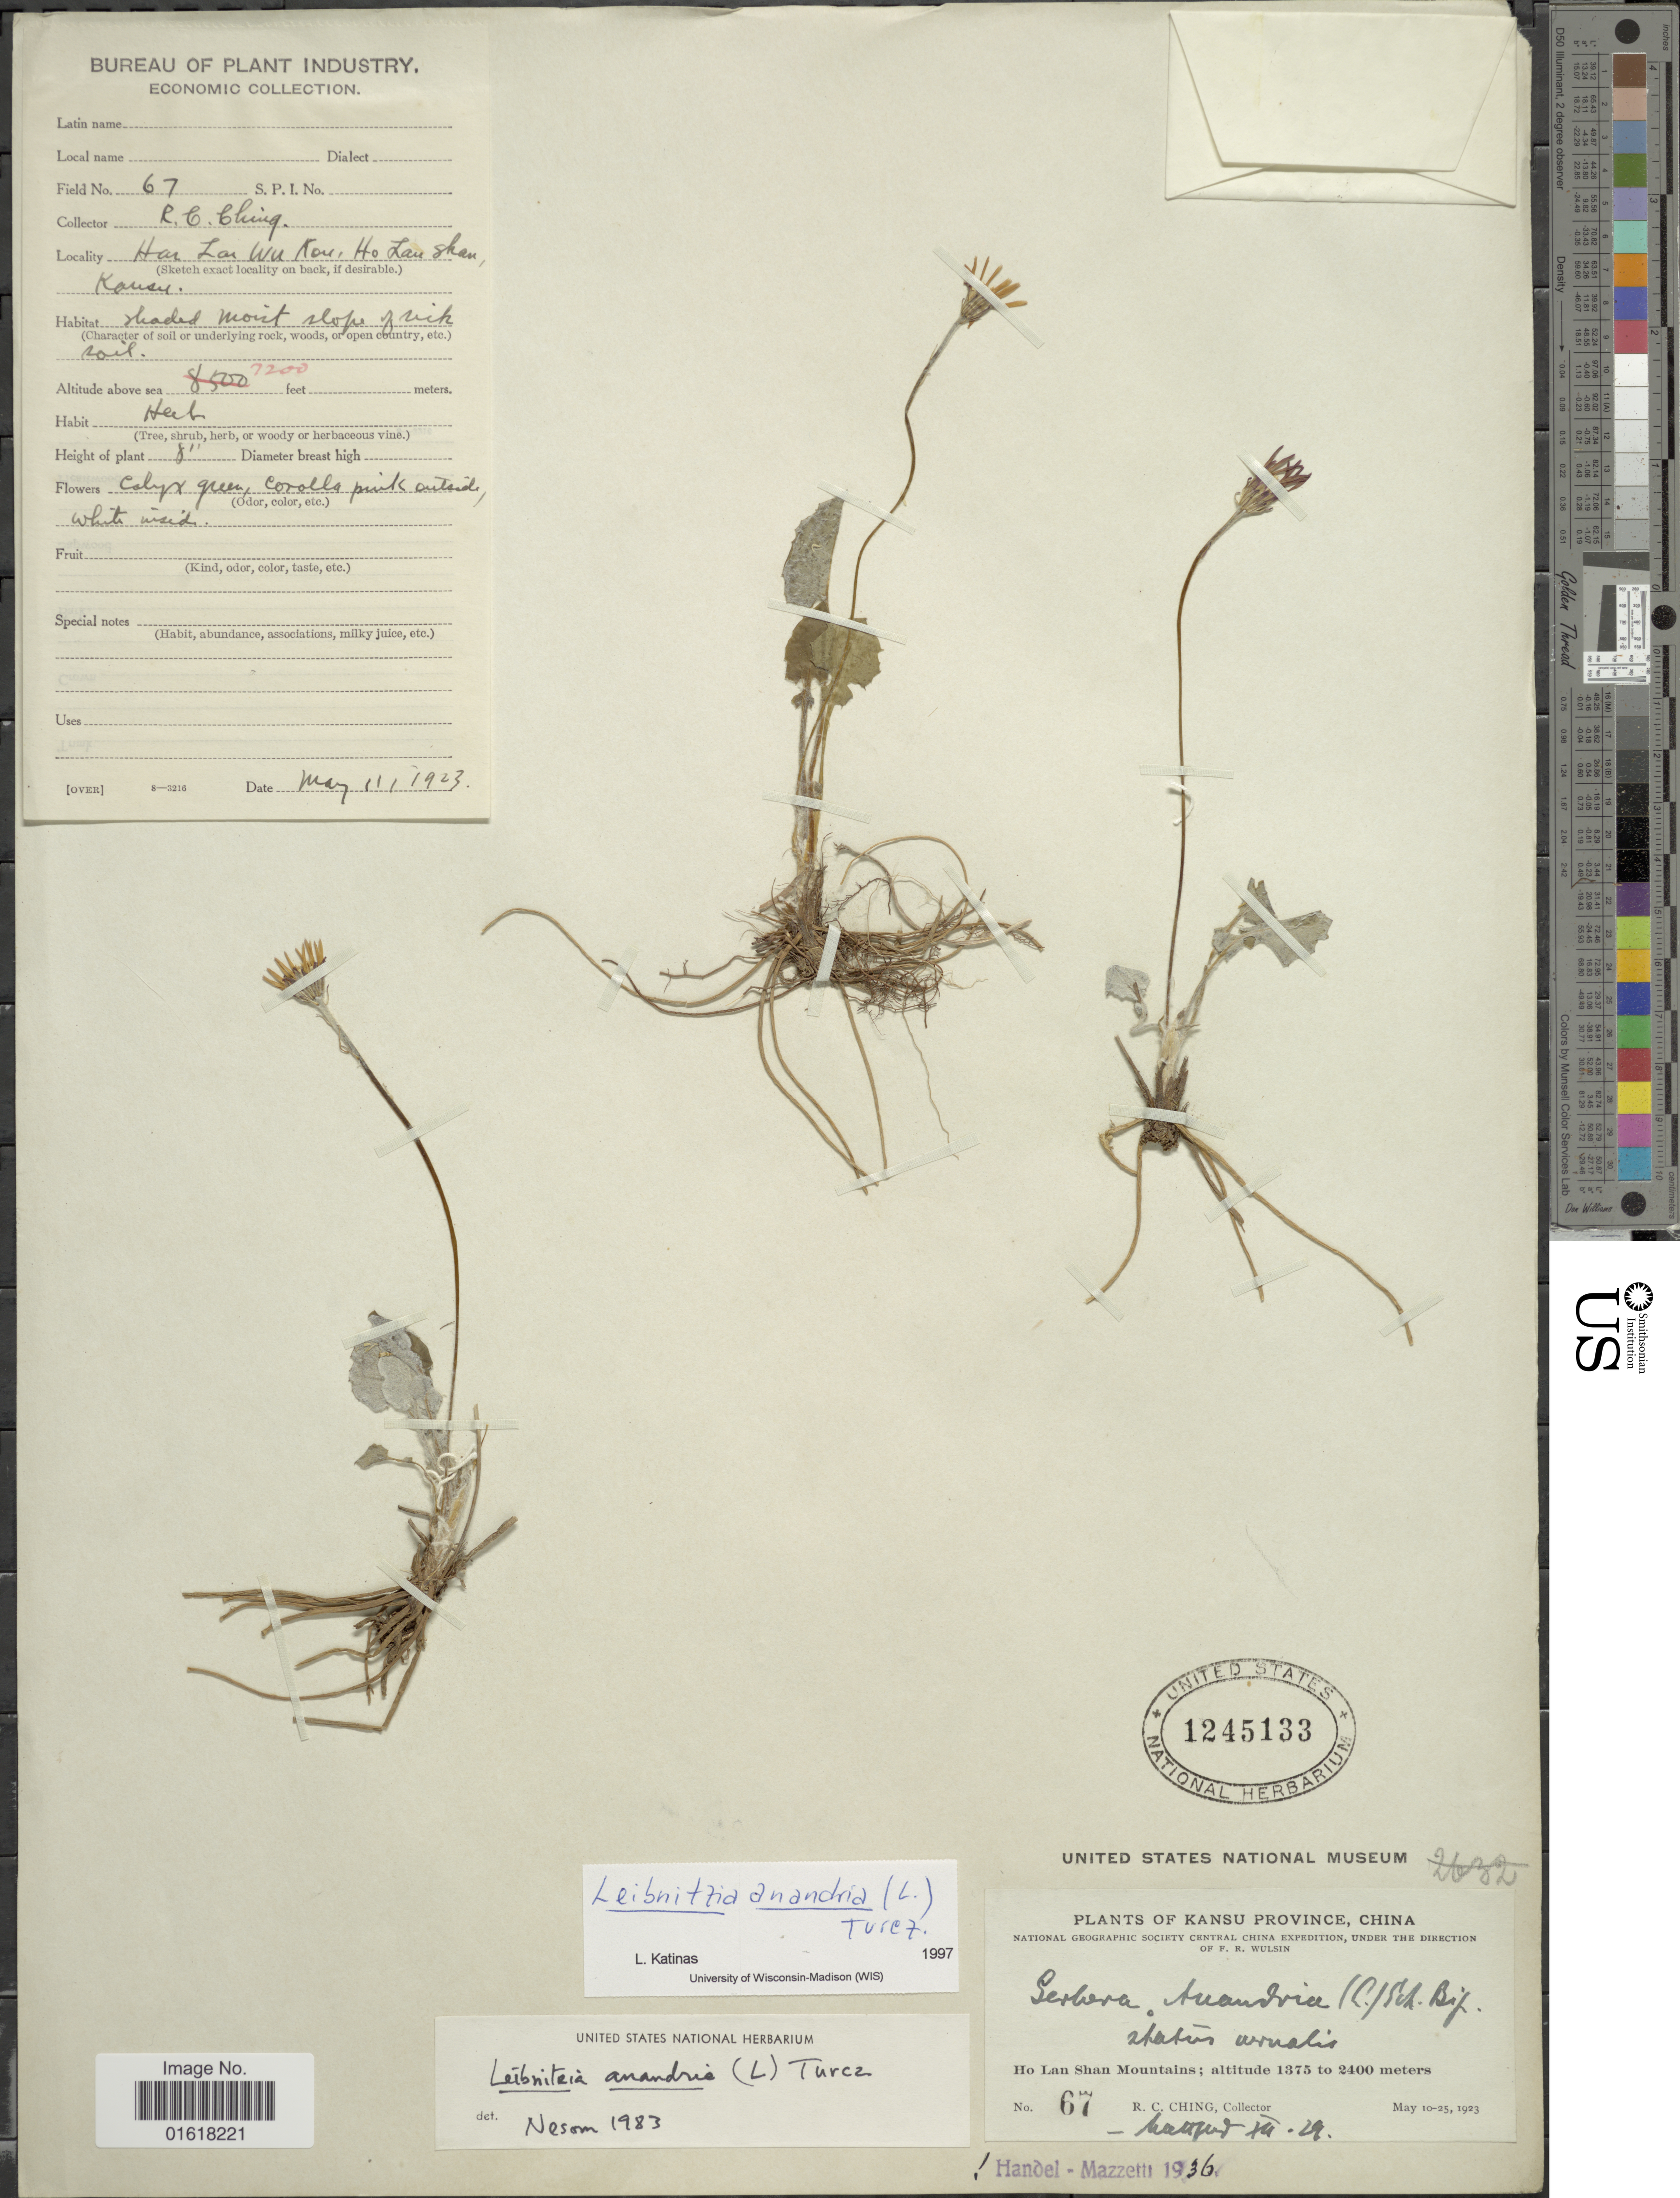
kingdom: Plantae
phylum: Tracheophyta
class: Magnoliopsida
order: Asterales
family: Asteraceae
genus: Leibnitzia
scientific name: Leibnitzia anandria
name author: (L.) Nakai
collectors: R. C. Ching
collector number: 67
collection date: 1923-05-11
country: China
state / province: Gansu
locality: Kansu Province. Han Lan Wu Kou, Ho Lan Shan Mountains [interpreted]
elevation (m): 2195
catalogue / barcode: US 1245133